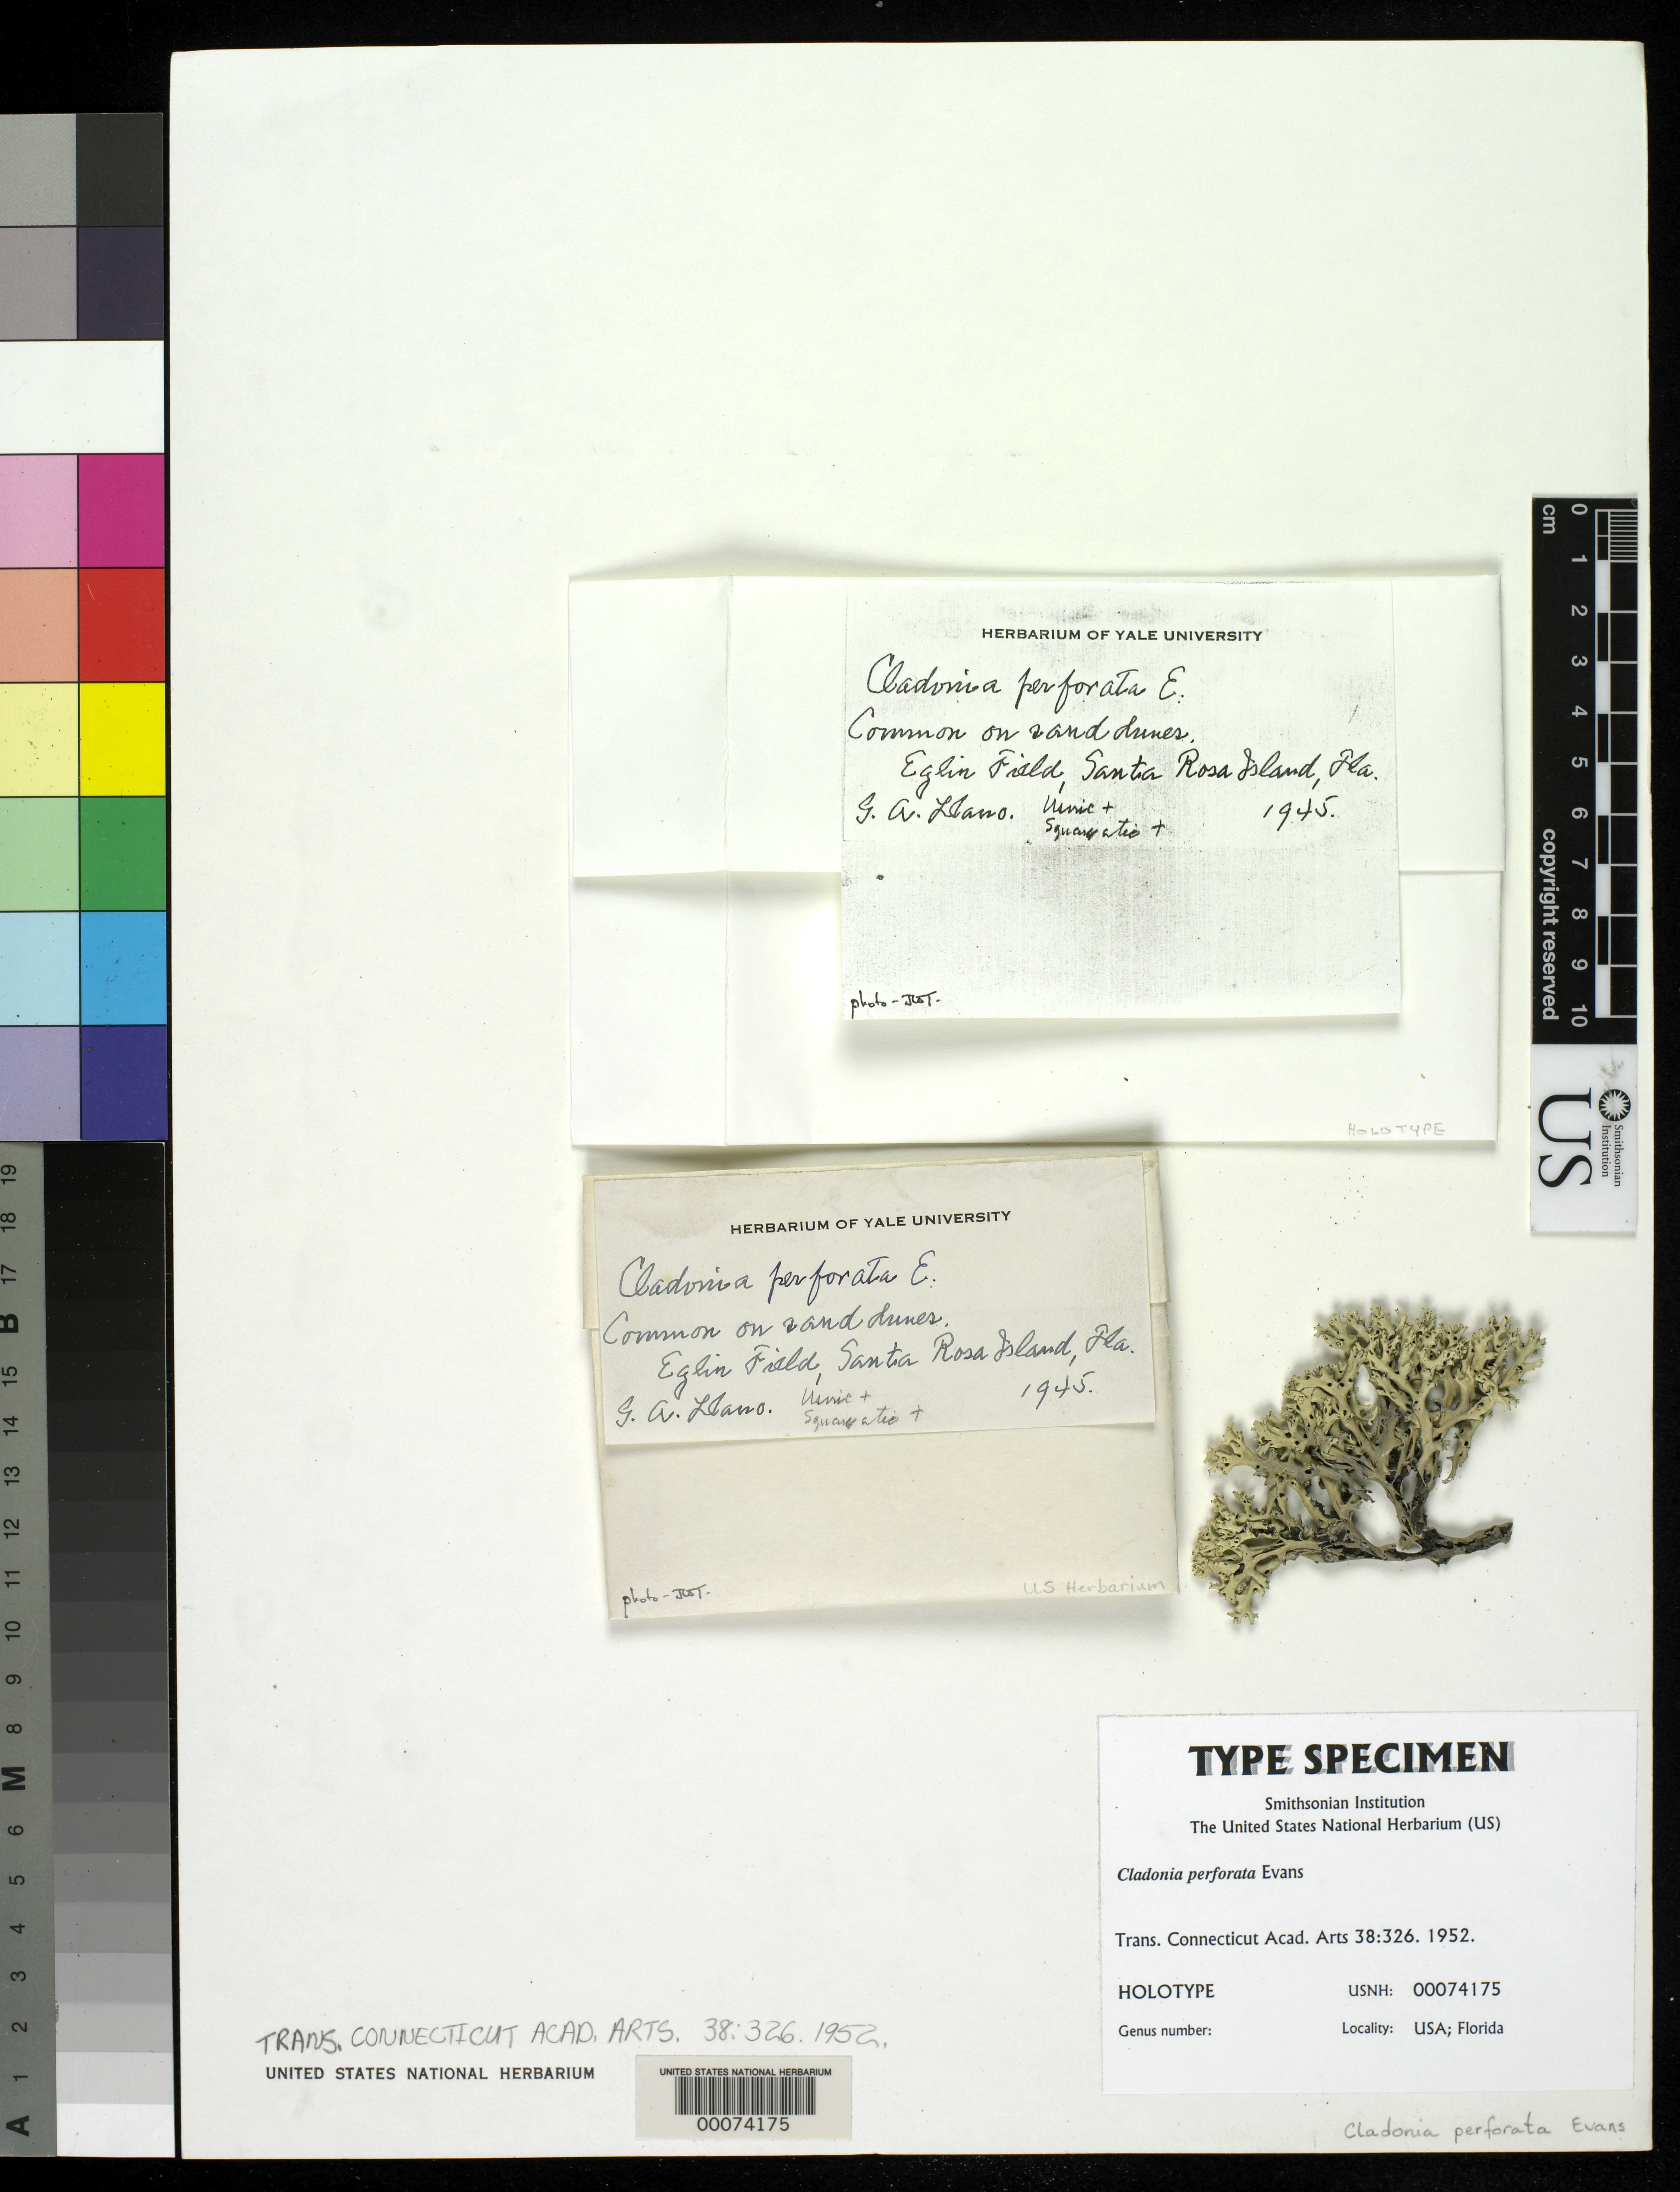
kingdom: Fungi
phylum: Ascomycota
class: Lecanoromycetes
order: Lecanorales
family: Cladoniaceae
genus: Cladonia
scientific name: Cladonia perforata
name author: A. Evans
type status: Holotype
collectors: G. Llano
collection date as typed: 1945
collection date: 1945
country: United States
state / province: Florida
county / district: Escambia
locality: Santa Rosa Island, Eglin Field.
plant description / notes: Published specimen photo: Plate 23, image 100 in Thomson, J.W., 1967, The lichen genus Cladonia in North America, University of Toronto Press.